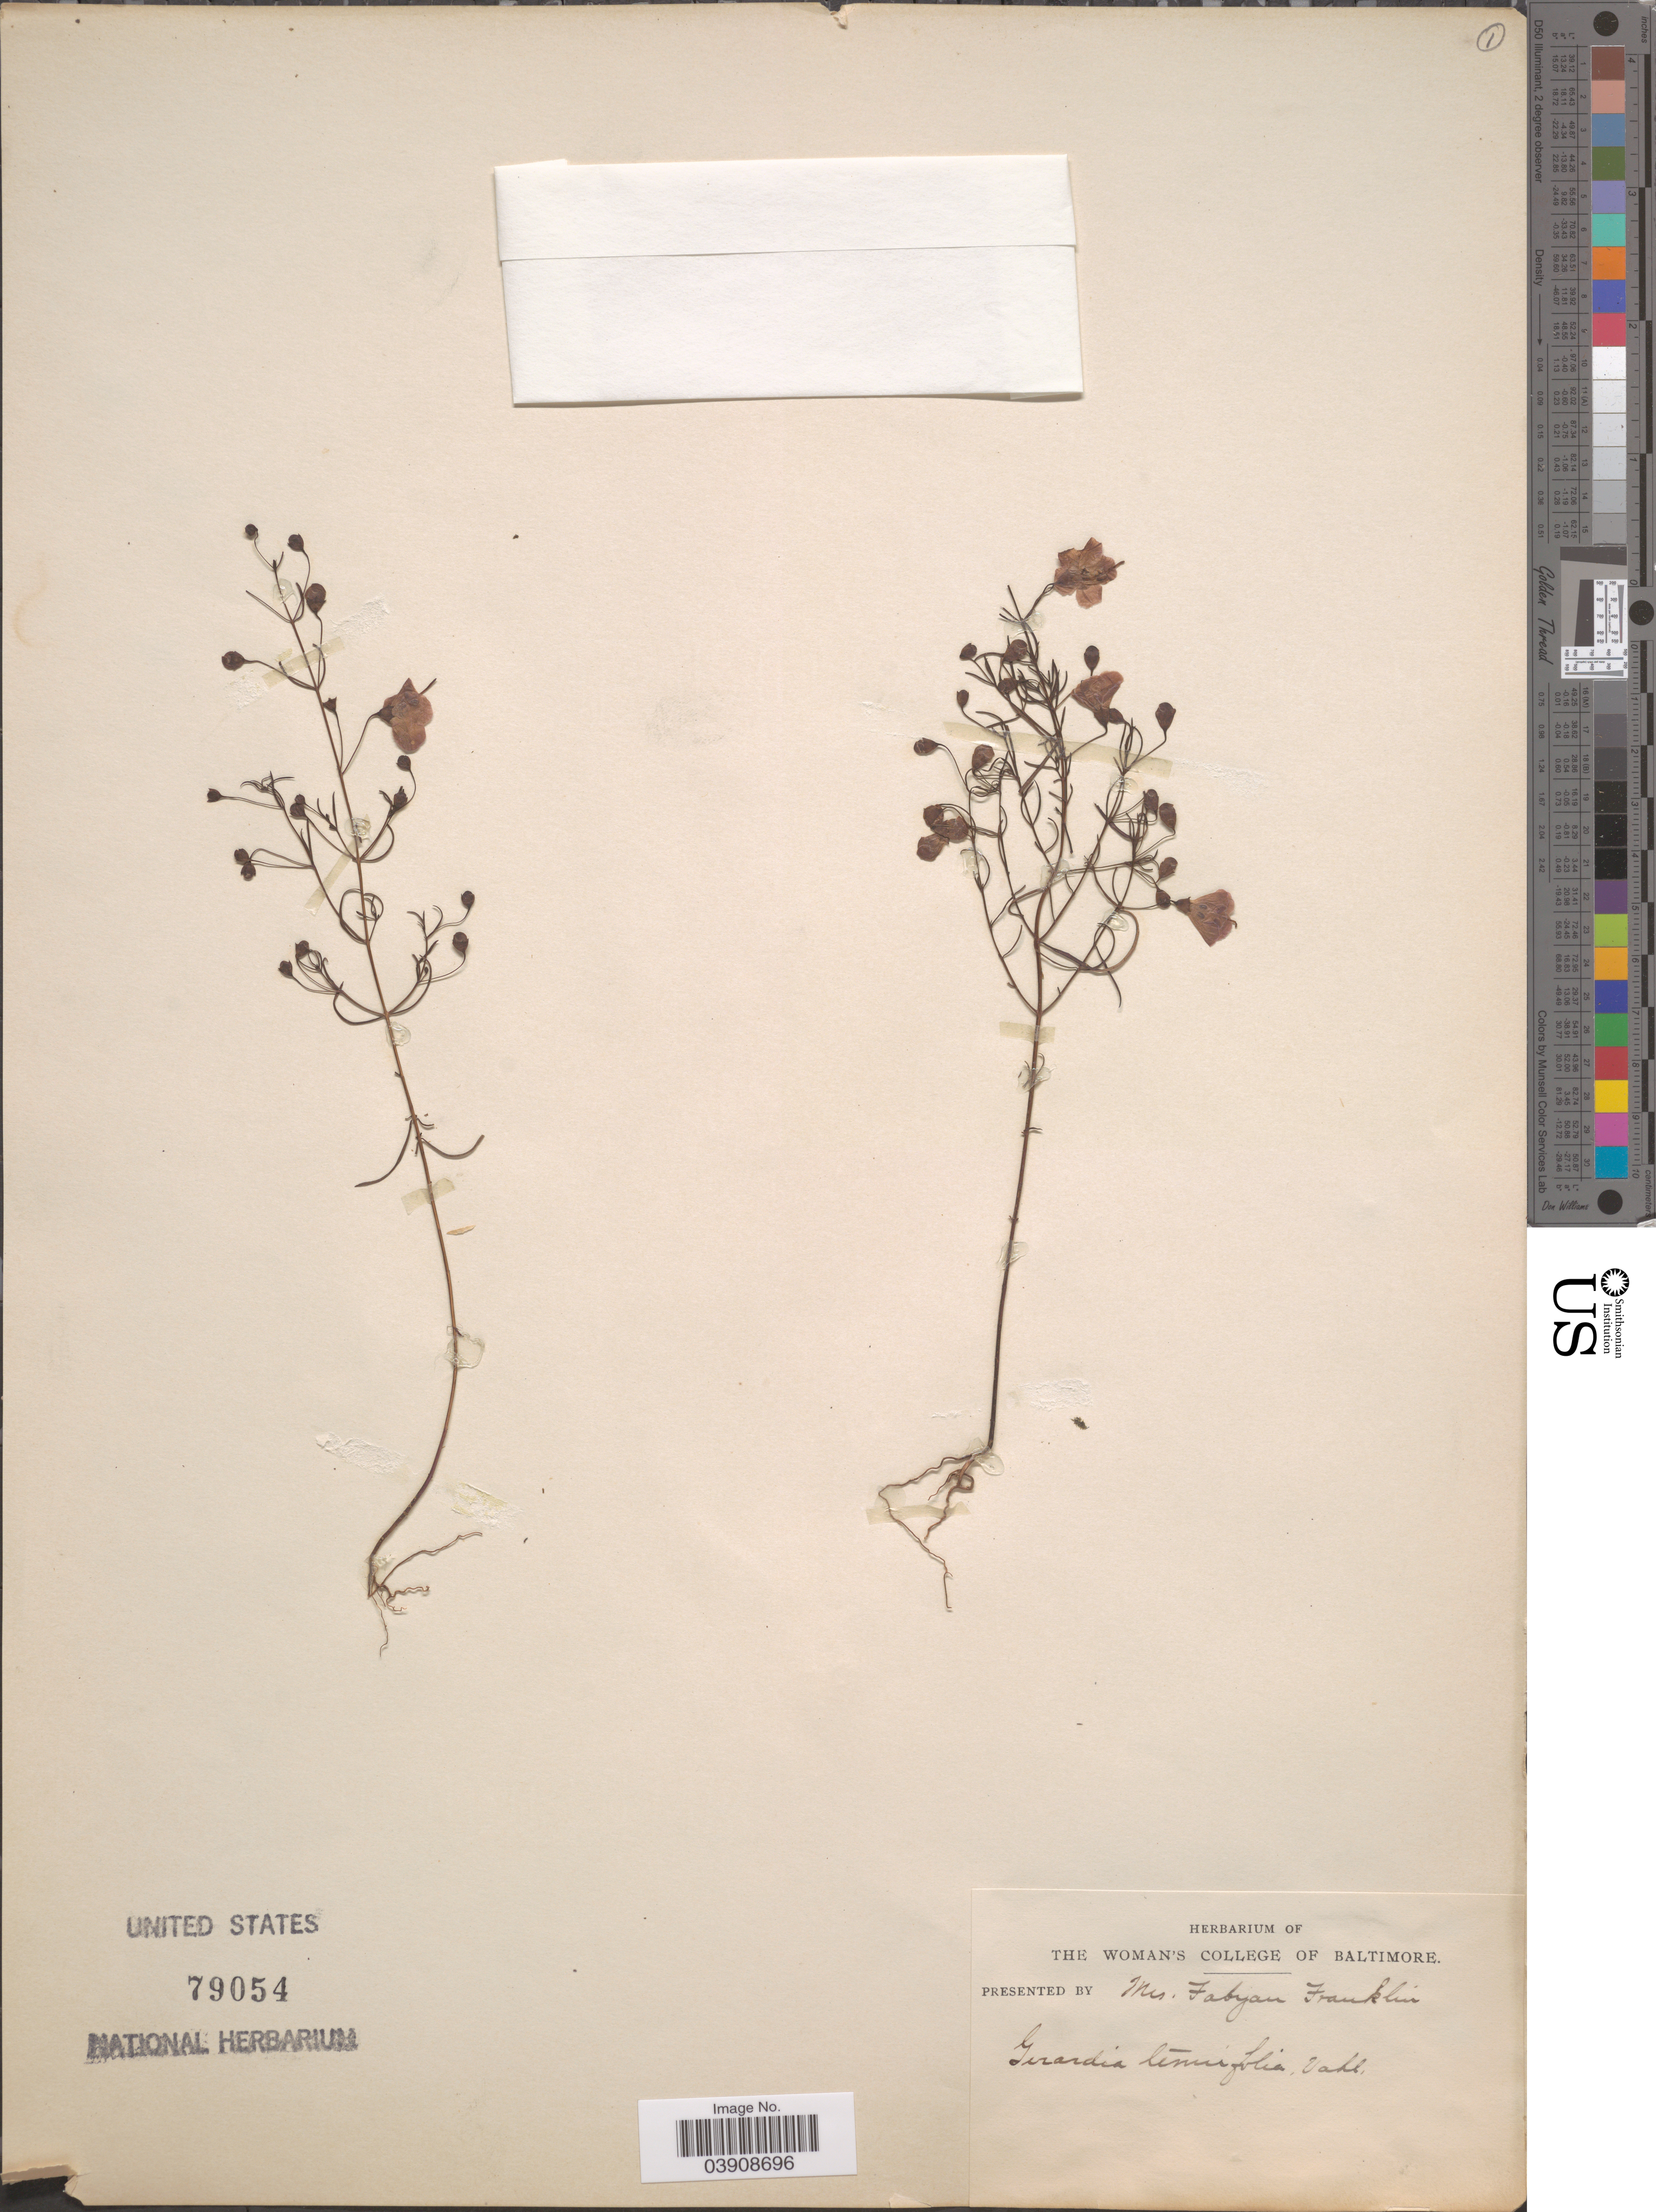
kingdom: Plantae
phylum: Tracheophyta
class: Magnoliopsida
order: Lamiales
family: Orobanchaceae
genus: Agalinis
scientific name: Agalinis tenuifolia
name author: (Vahl) Raf.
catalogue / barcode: US 79054